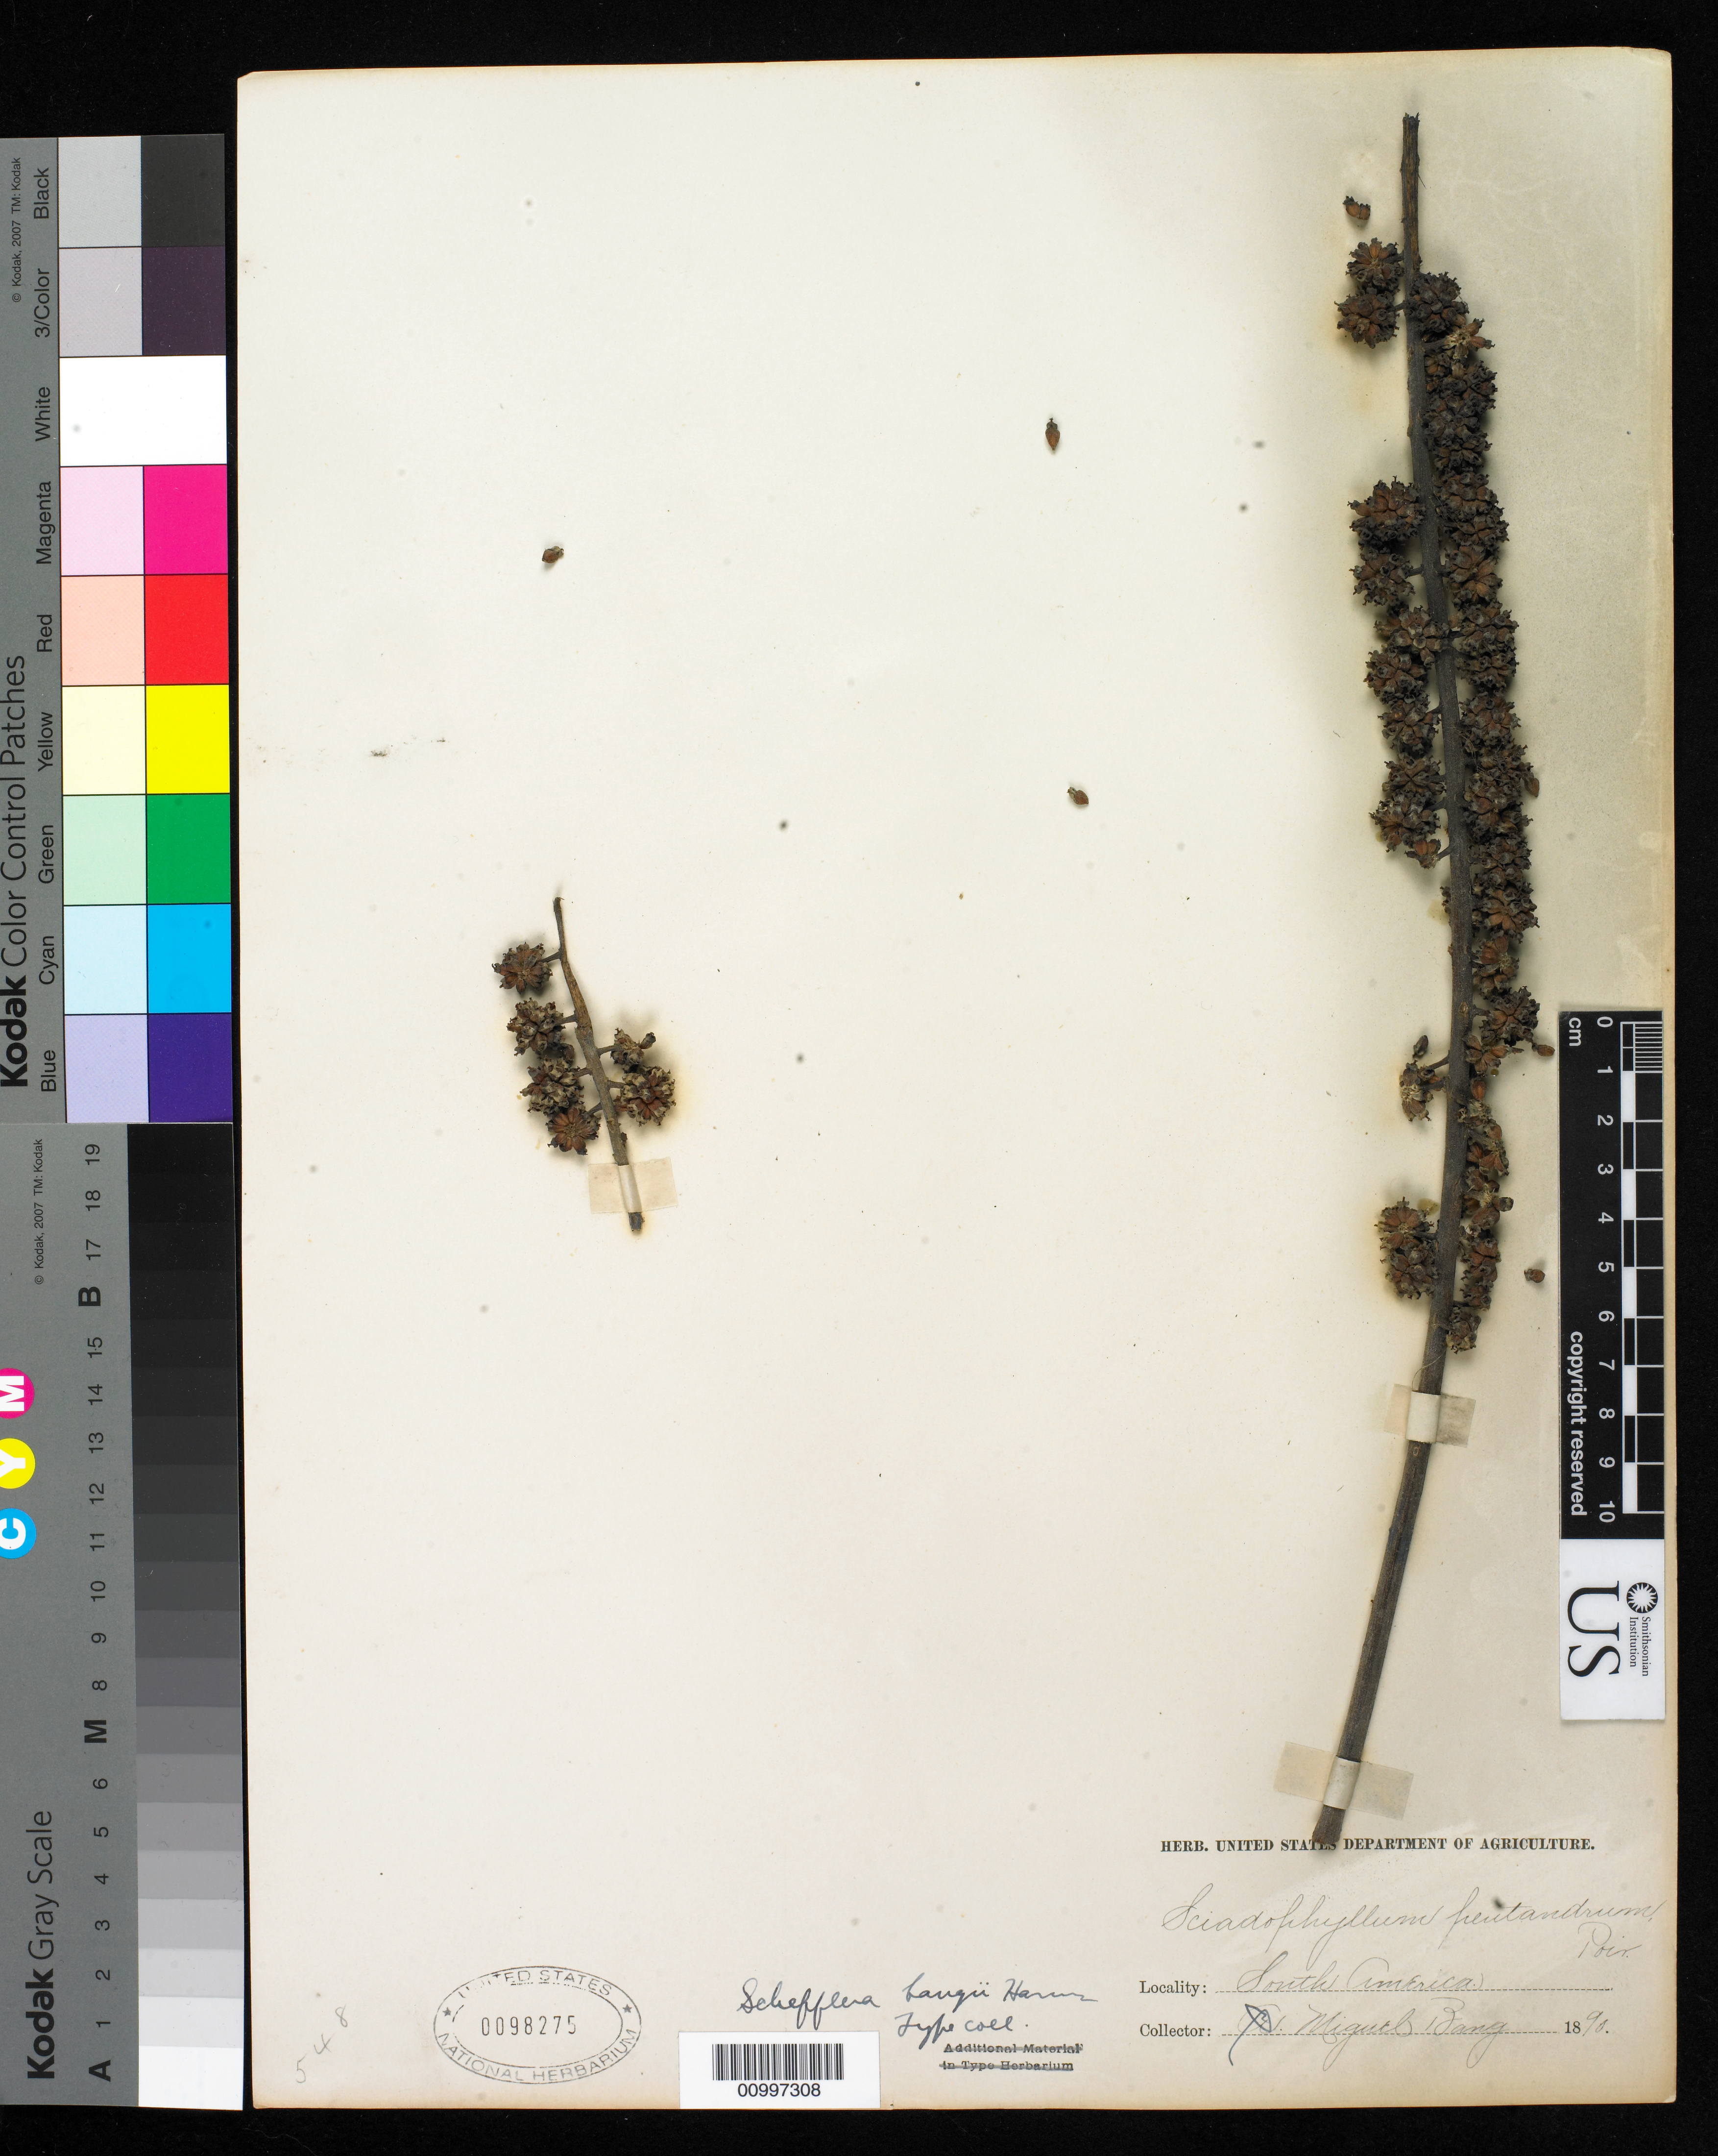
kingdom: Plantae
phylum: Tracheophyta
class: Magnoliopsida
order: Apiales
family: Araliaceae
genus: Schefflera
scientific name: Schefflera bangii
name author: Harms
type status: Isotype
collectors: M. Bang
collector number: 548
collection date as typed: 1890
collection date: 1890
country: Bolivia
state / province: La Paz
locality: Yungas.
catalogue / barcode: US 98275